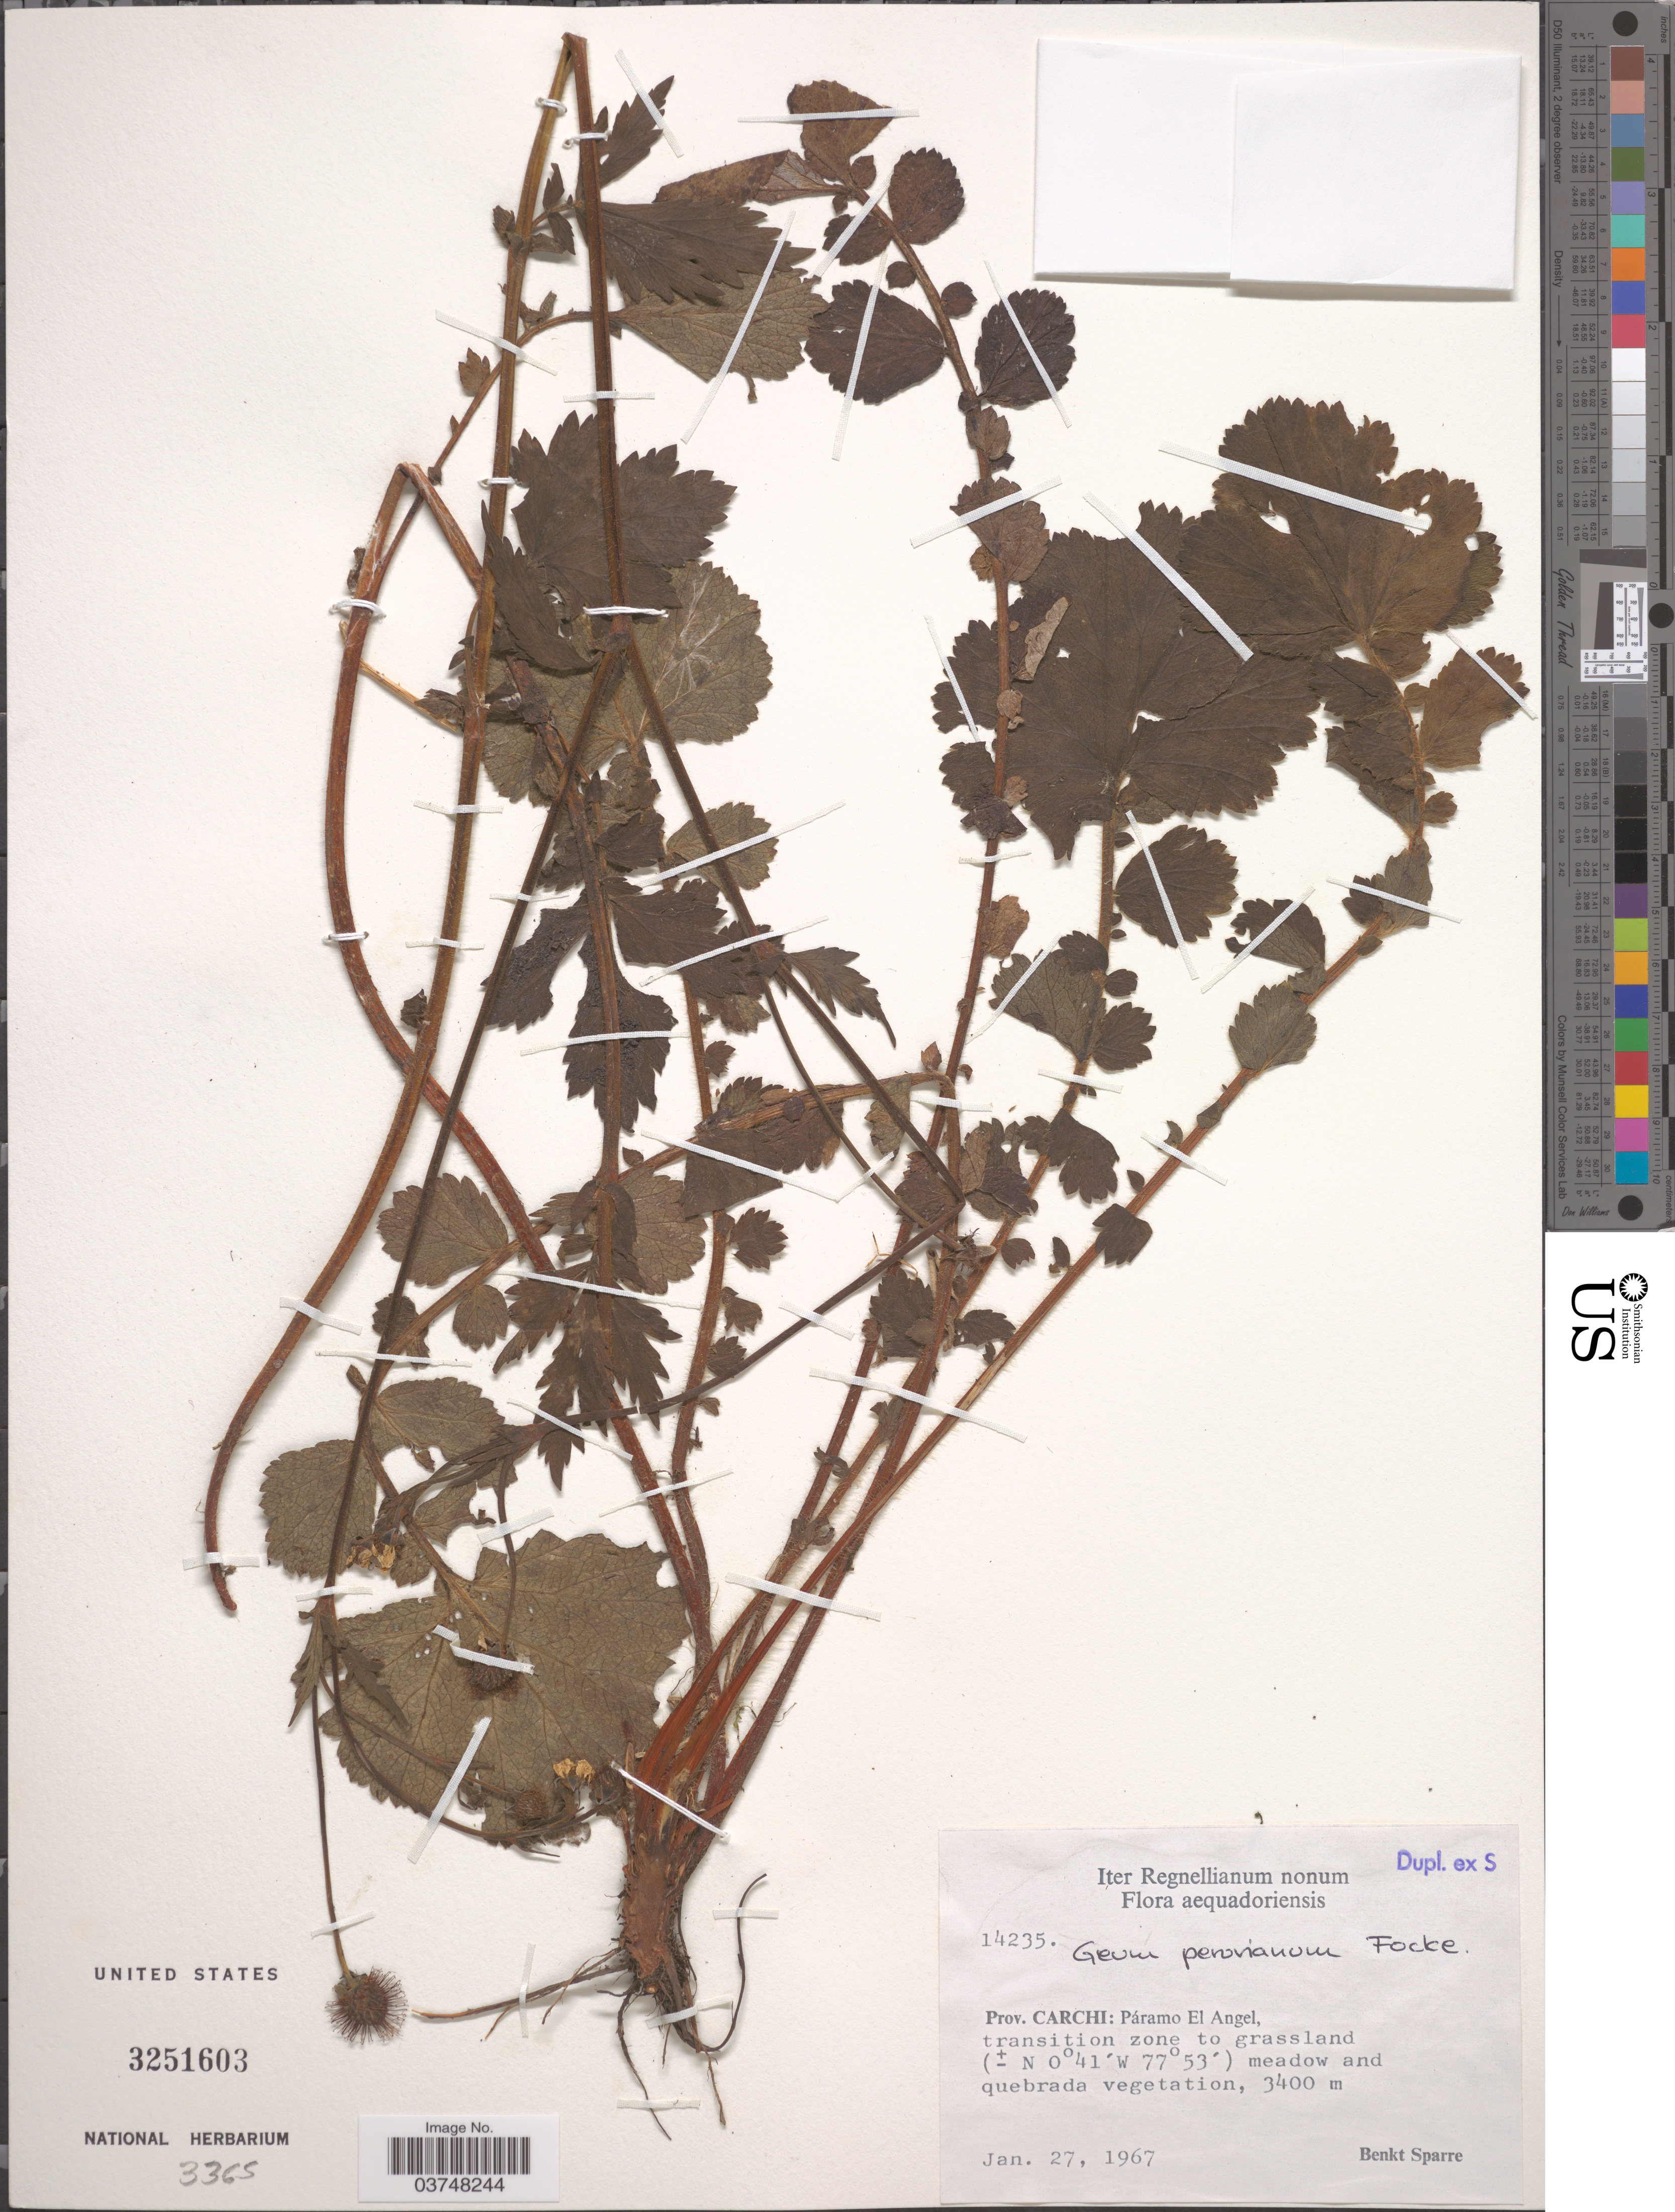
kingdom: Plantae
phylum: Tracheophyta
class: Magnoliopsida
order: Rosales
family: Rosaceae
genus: Geum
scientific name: Geum peruvianum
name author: Focke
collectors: B. Sparre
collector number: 14235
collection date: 1967-01-27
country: Ecuador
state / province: Carchi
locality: Páramo El Angel.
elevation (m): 3400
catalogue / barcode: US 3251603